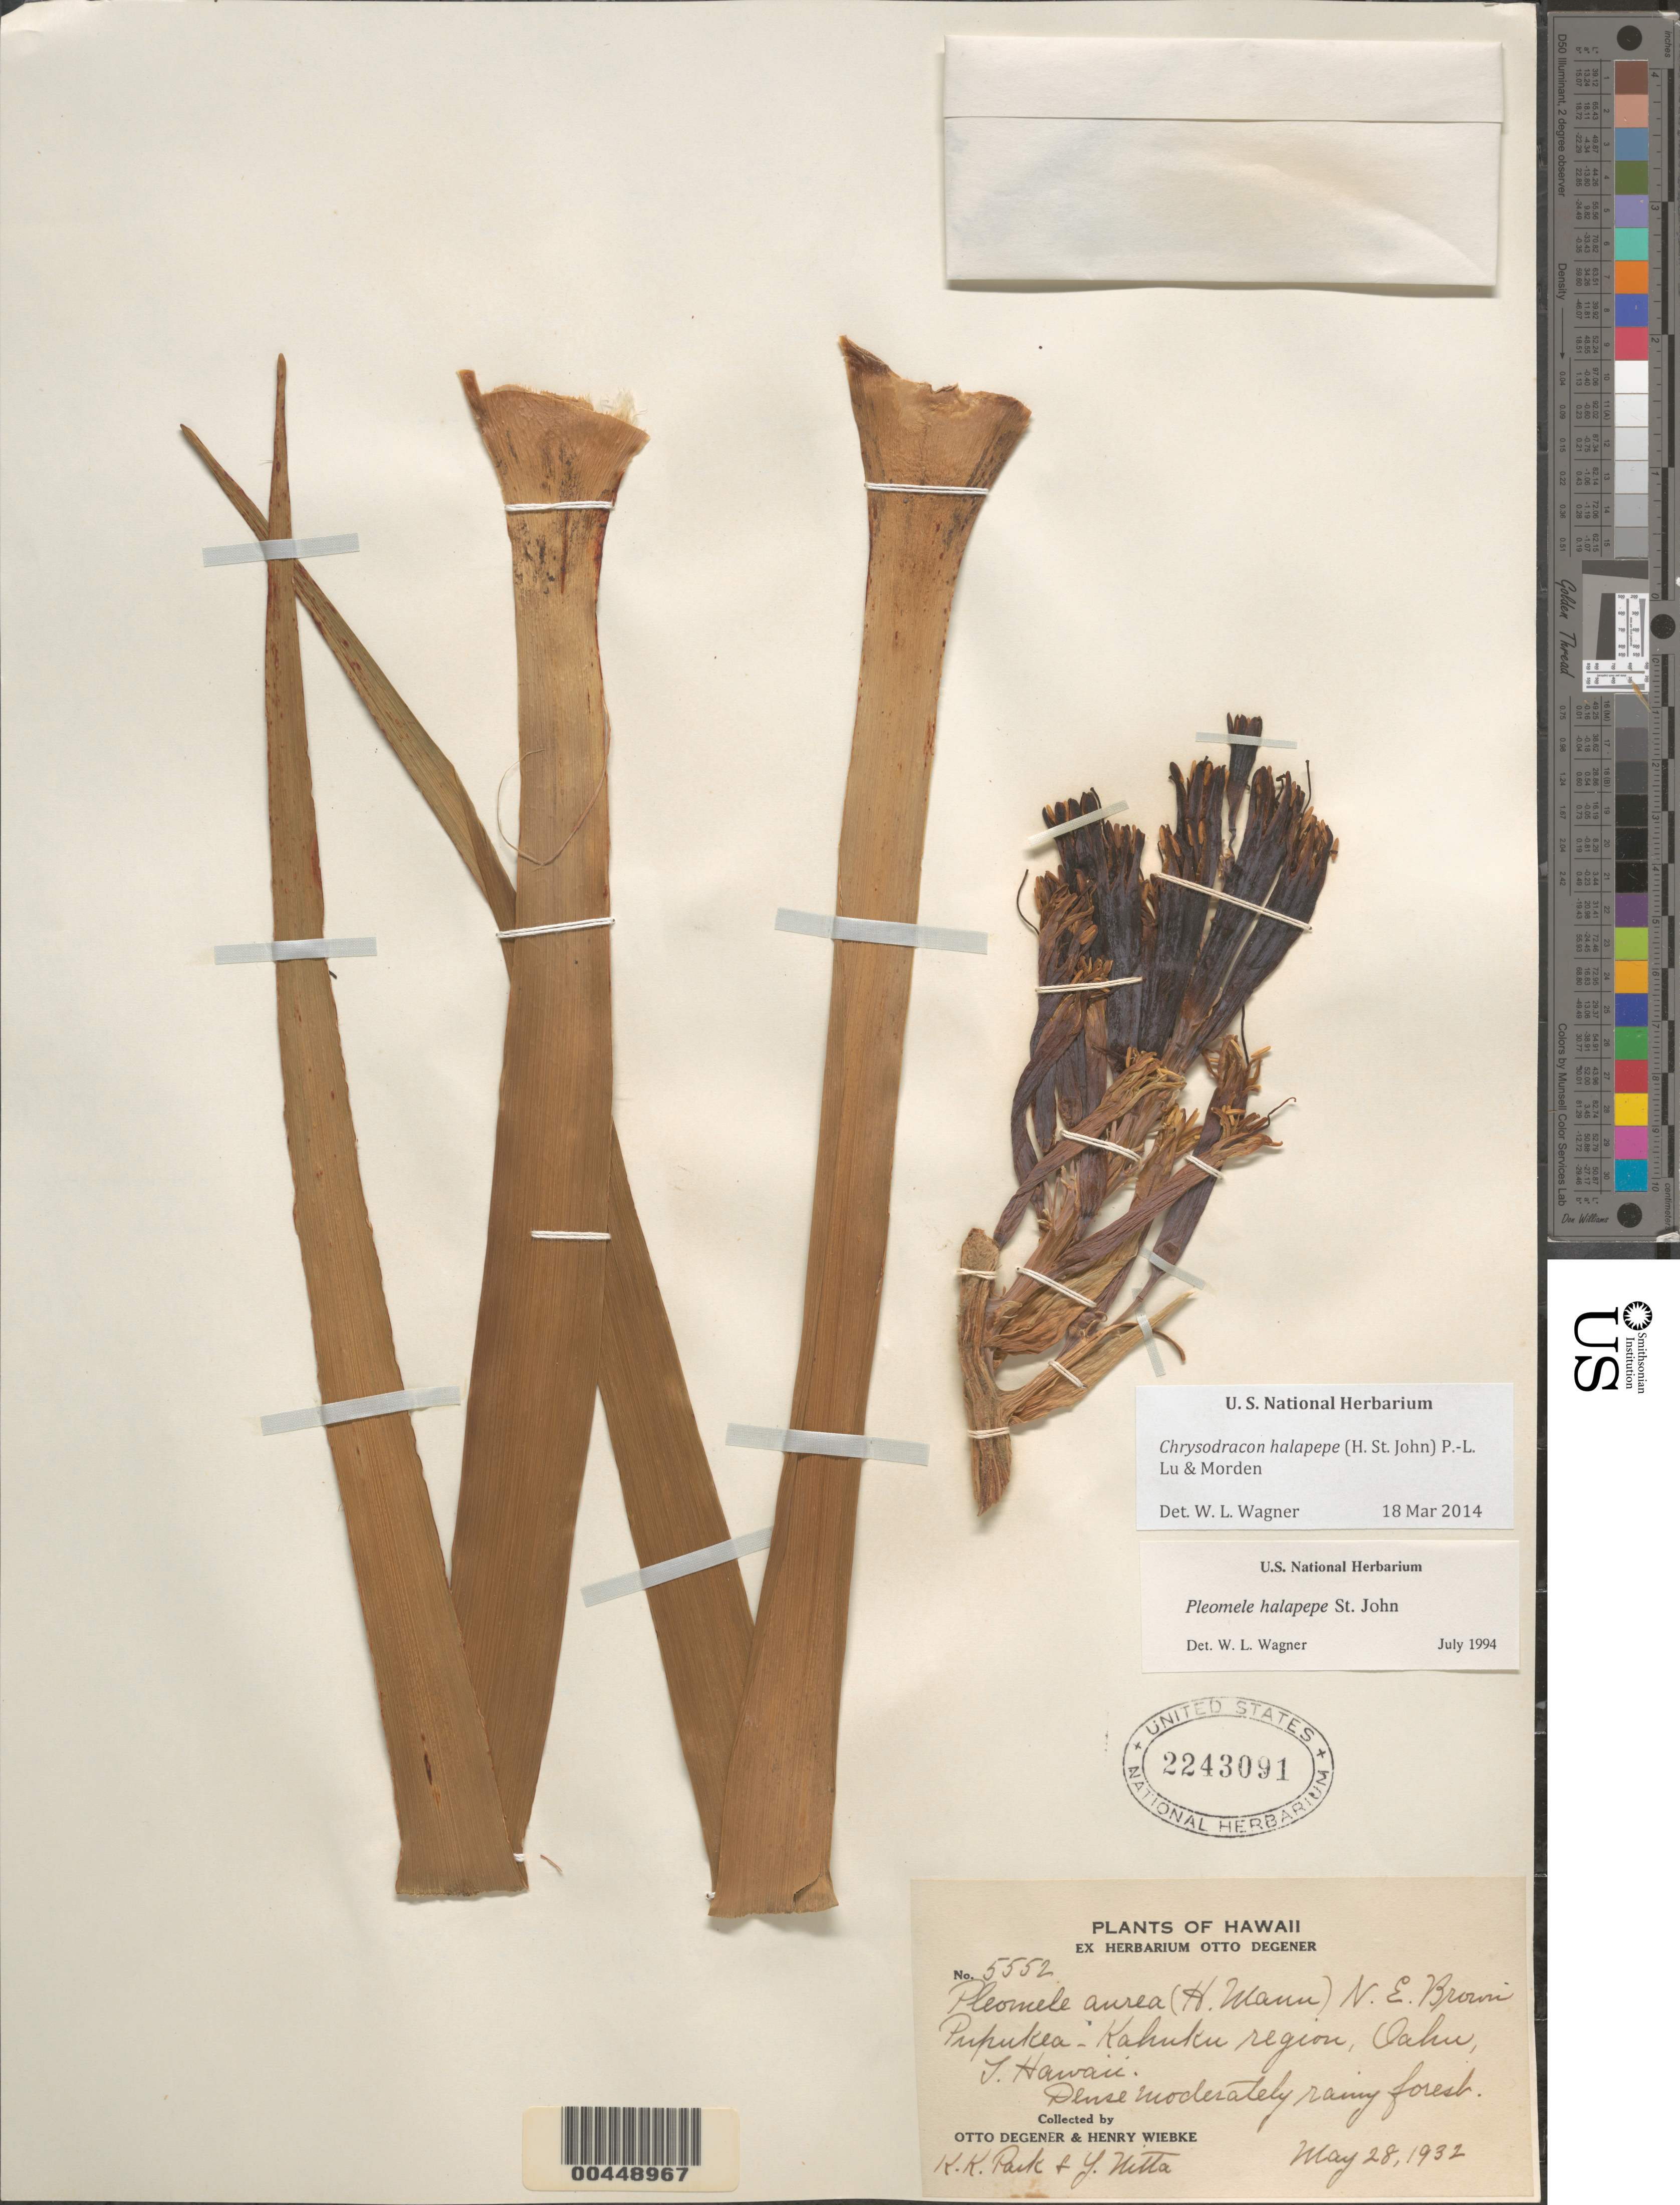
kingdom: Plantae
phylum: Tracheophyta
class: Liliopsida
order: Asparagales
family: Asparagaceae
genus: Dracaena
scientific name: Dracaena halapepe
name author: (H. St. John) Jankalski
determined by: Wagner, W. L., (BOT), Smithsonian Institution - National Museum of Natural History (UNITED STATES)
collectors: O. Degener, H. Wiebke, K. Park & Y. Nitta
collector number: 5552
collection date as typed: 28 May 1932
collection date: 1932-05-28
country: United States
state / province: Hawaii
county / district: Honolulu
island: Oahu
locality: Pupukea-Kahuku region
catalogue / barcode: US 2243091